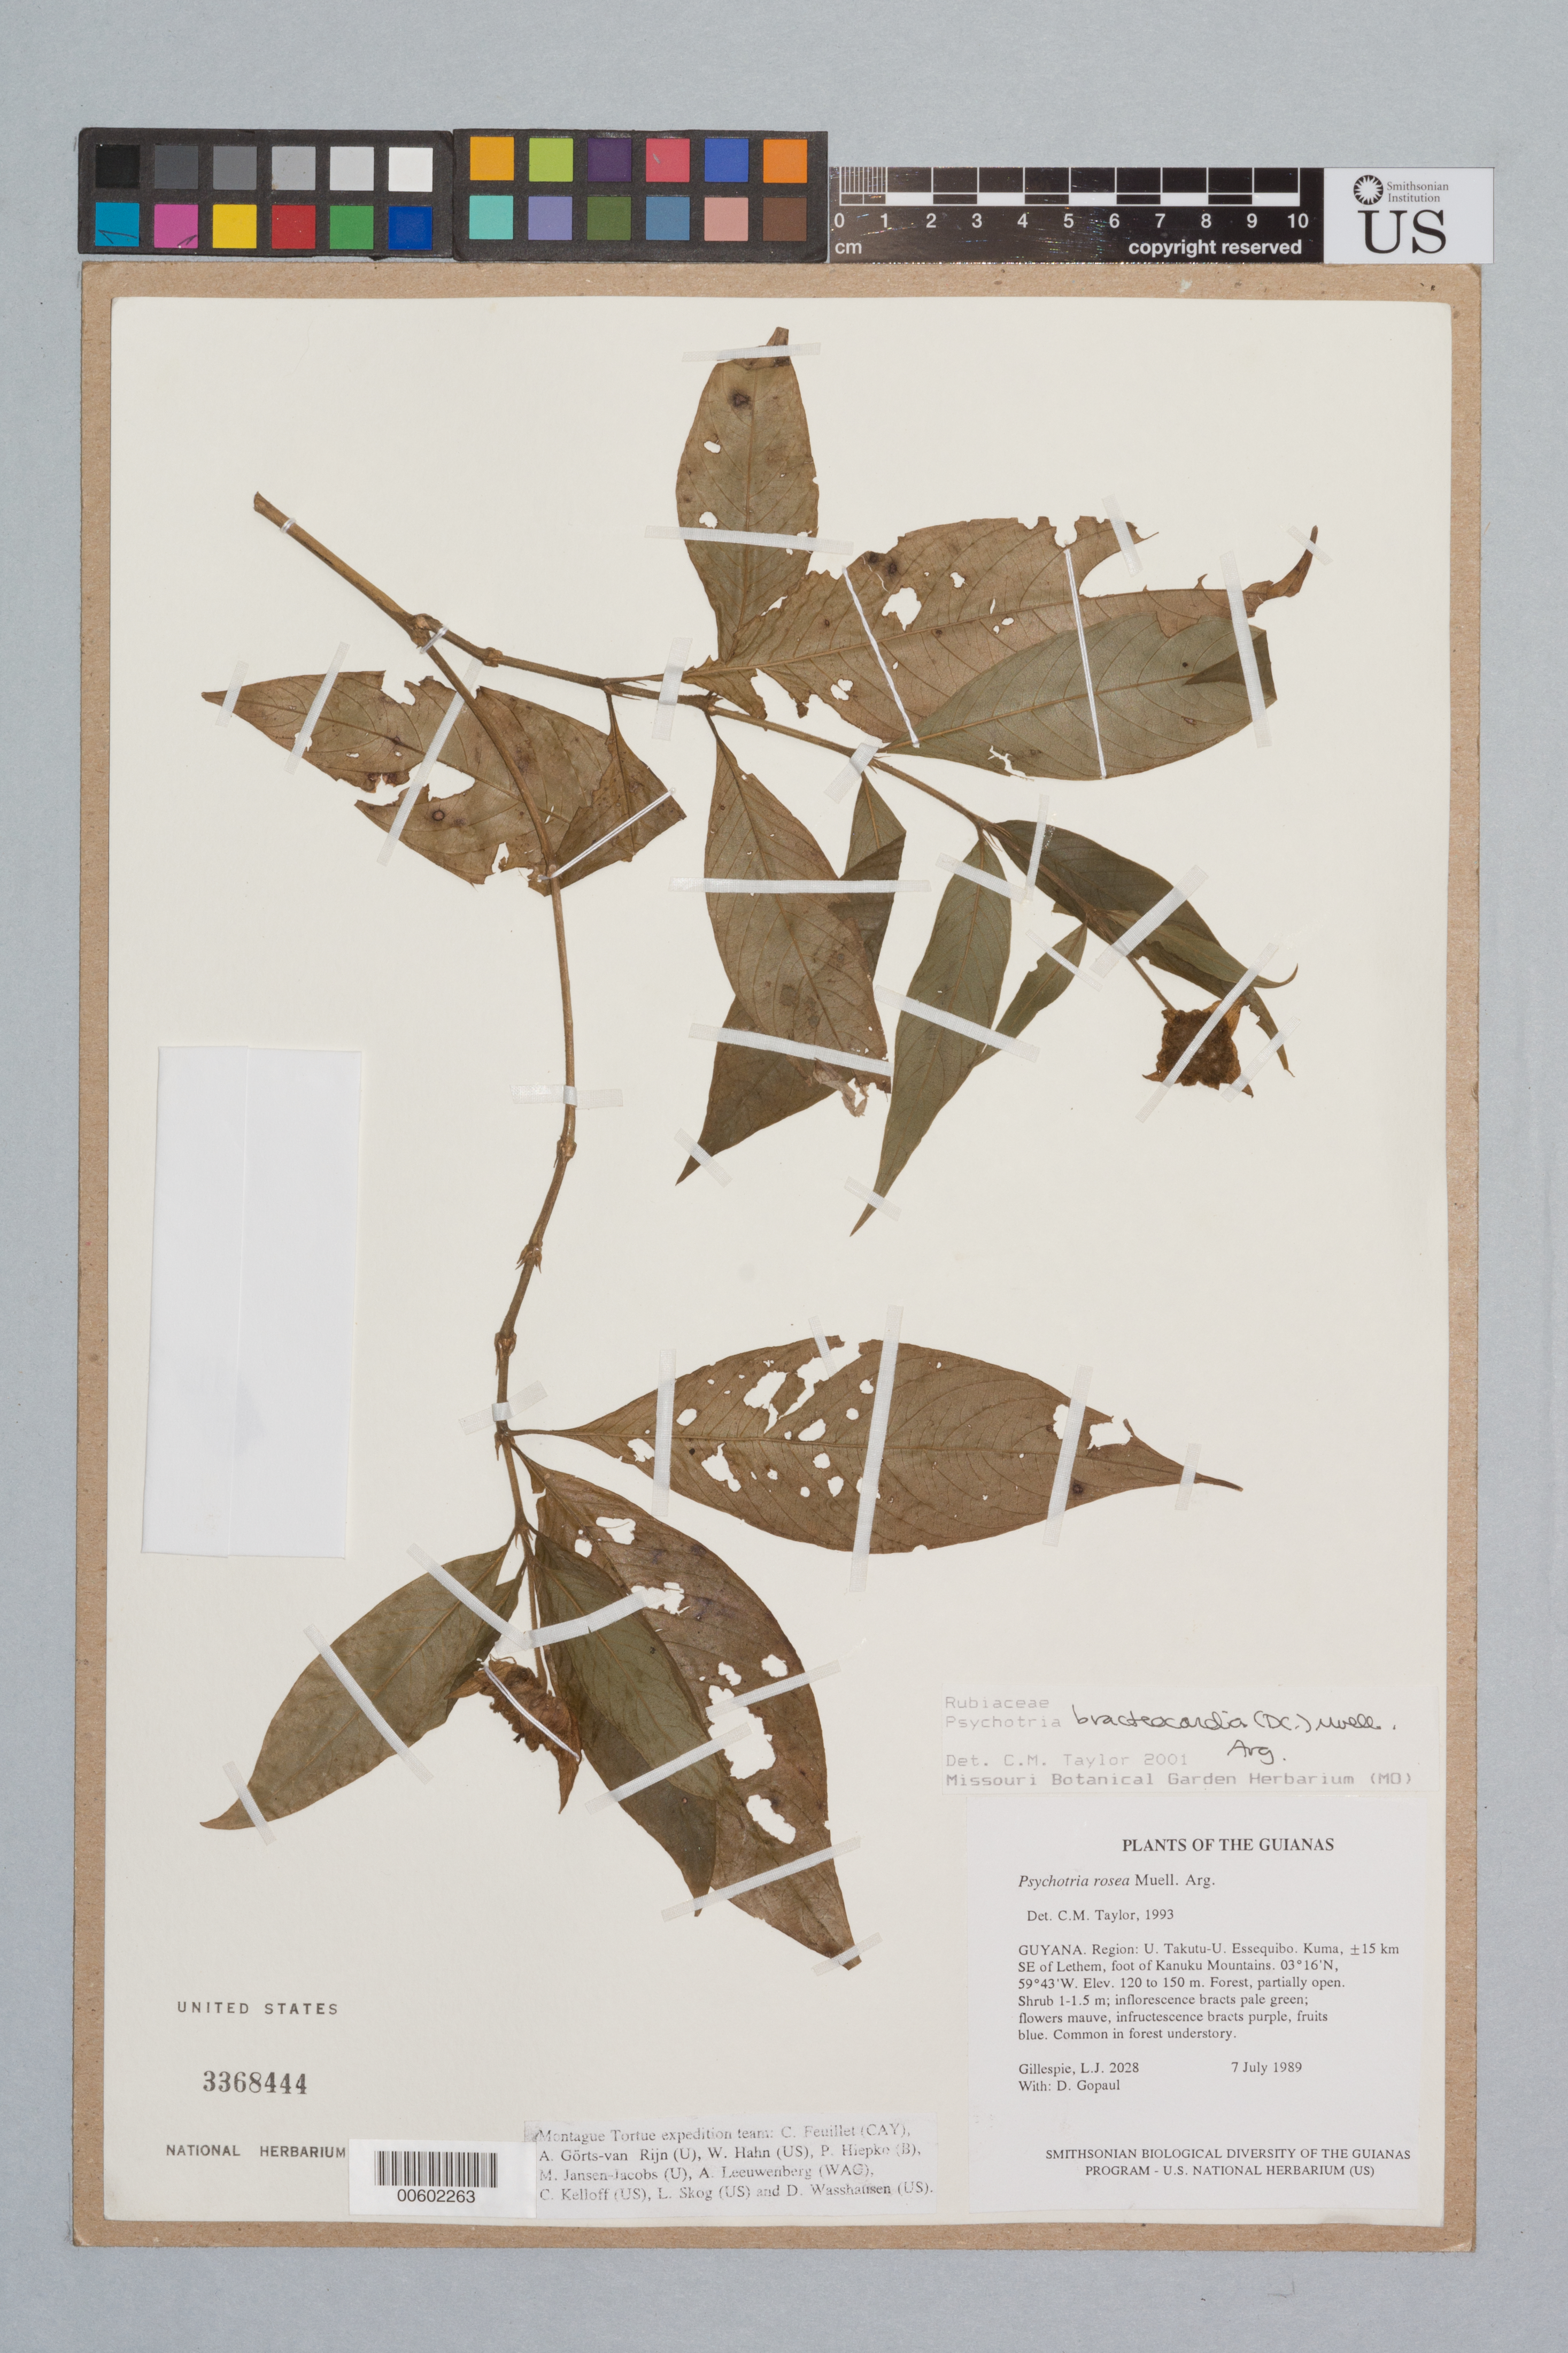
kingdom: Plantae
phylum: Tracheophyta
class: Magnoliopsida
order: Gentianales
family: Rubiaceae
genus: Palicourea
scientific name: Palicourea bracteocardia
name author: (DC.) Delprete & J.H. Kirkbr.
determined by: Kirkbride, J. H., Jr.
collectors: L. J. Gillespie & D. Gopaul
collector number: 2028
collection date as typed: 7 July 1989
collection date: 1989-07-07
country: Guyana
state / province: U. Takutu-U. Essequibo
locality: Kuma, ±15 km SE of Lethem, foot of Kanuku Mountains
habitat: Forest, partially open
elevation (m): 120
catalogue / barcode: US 3368444